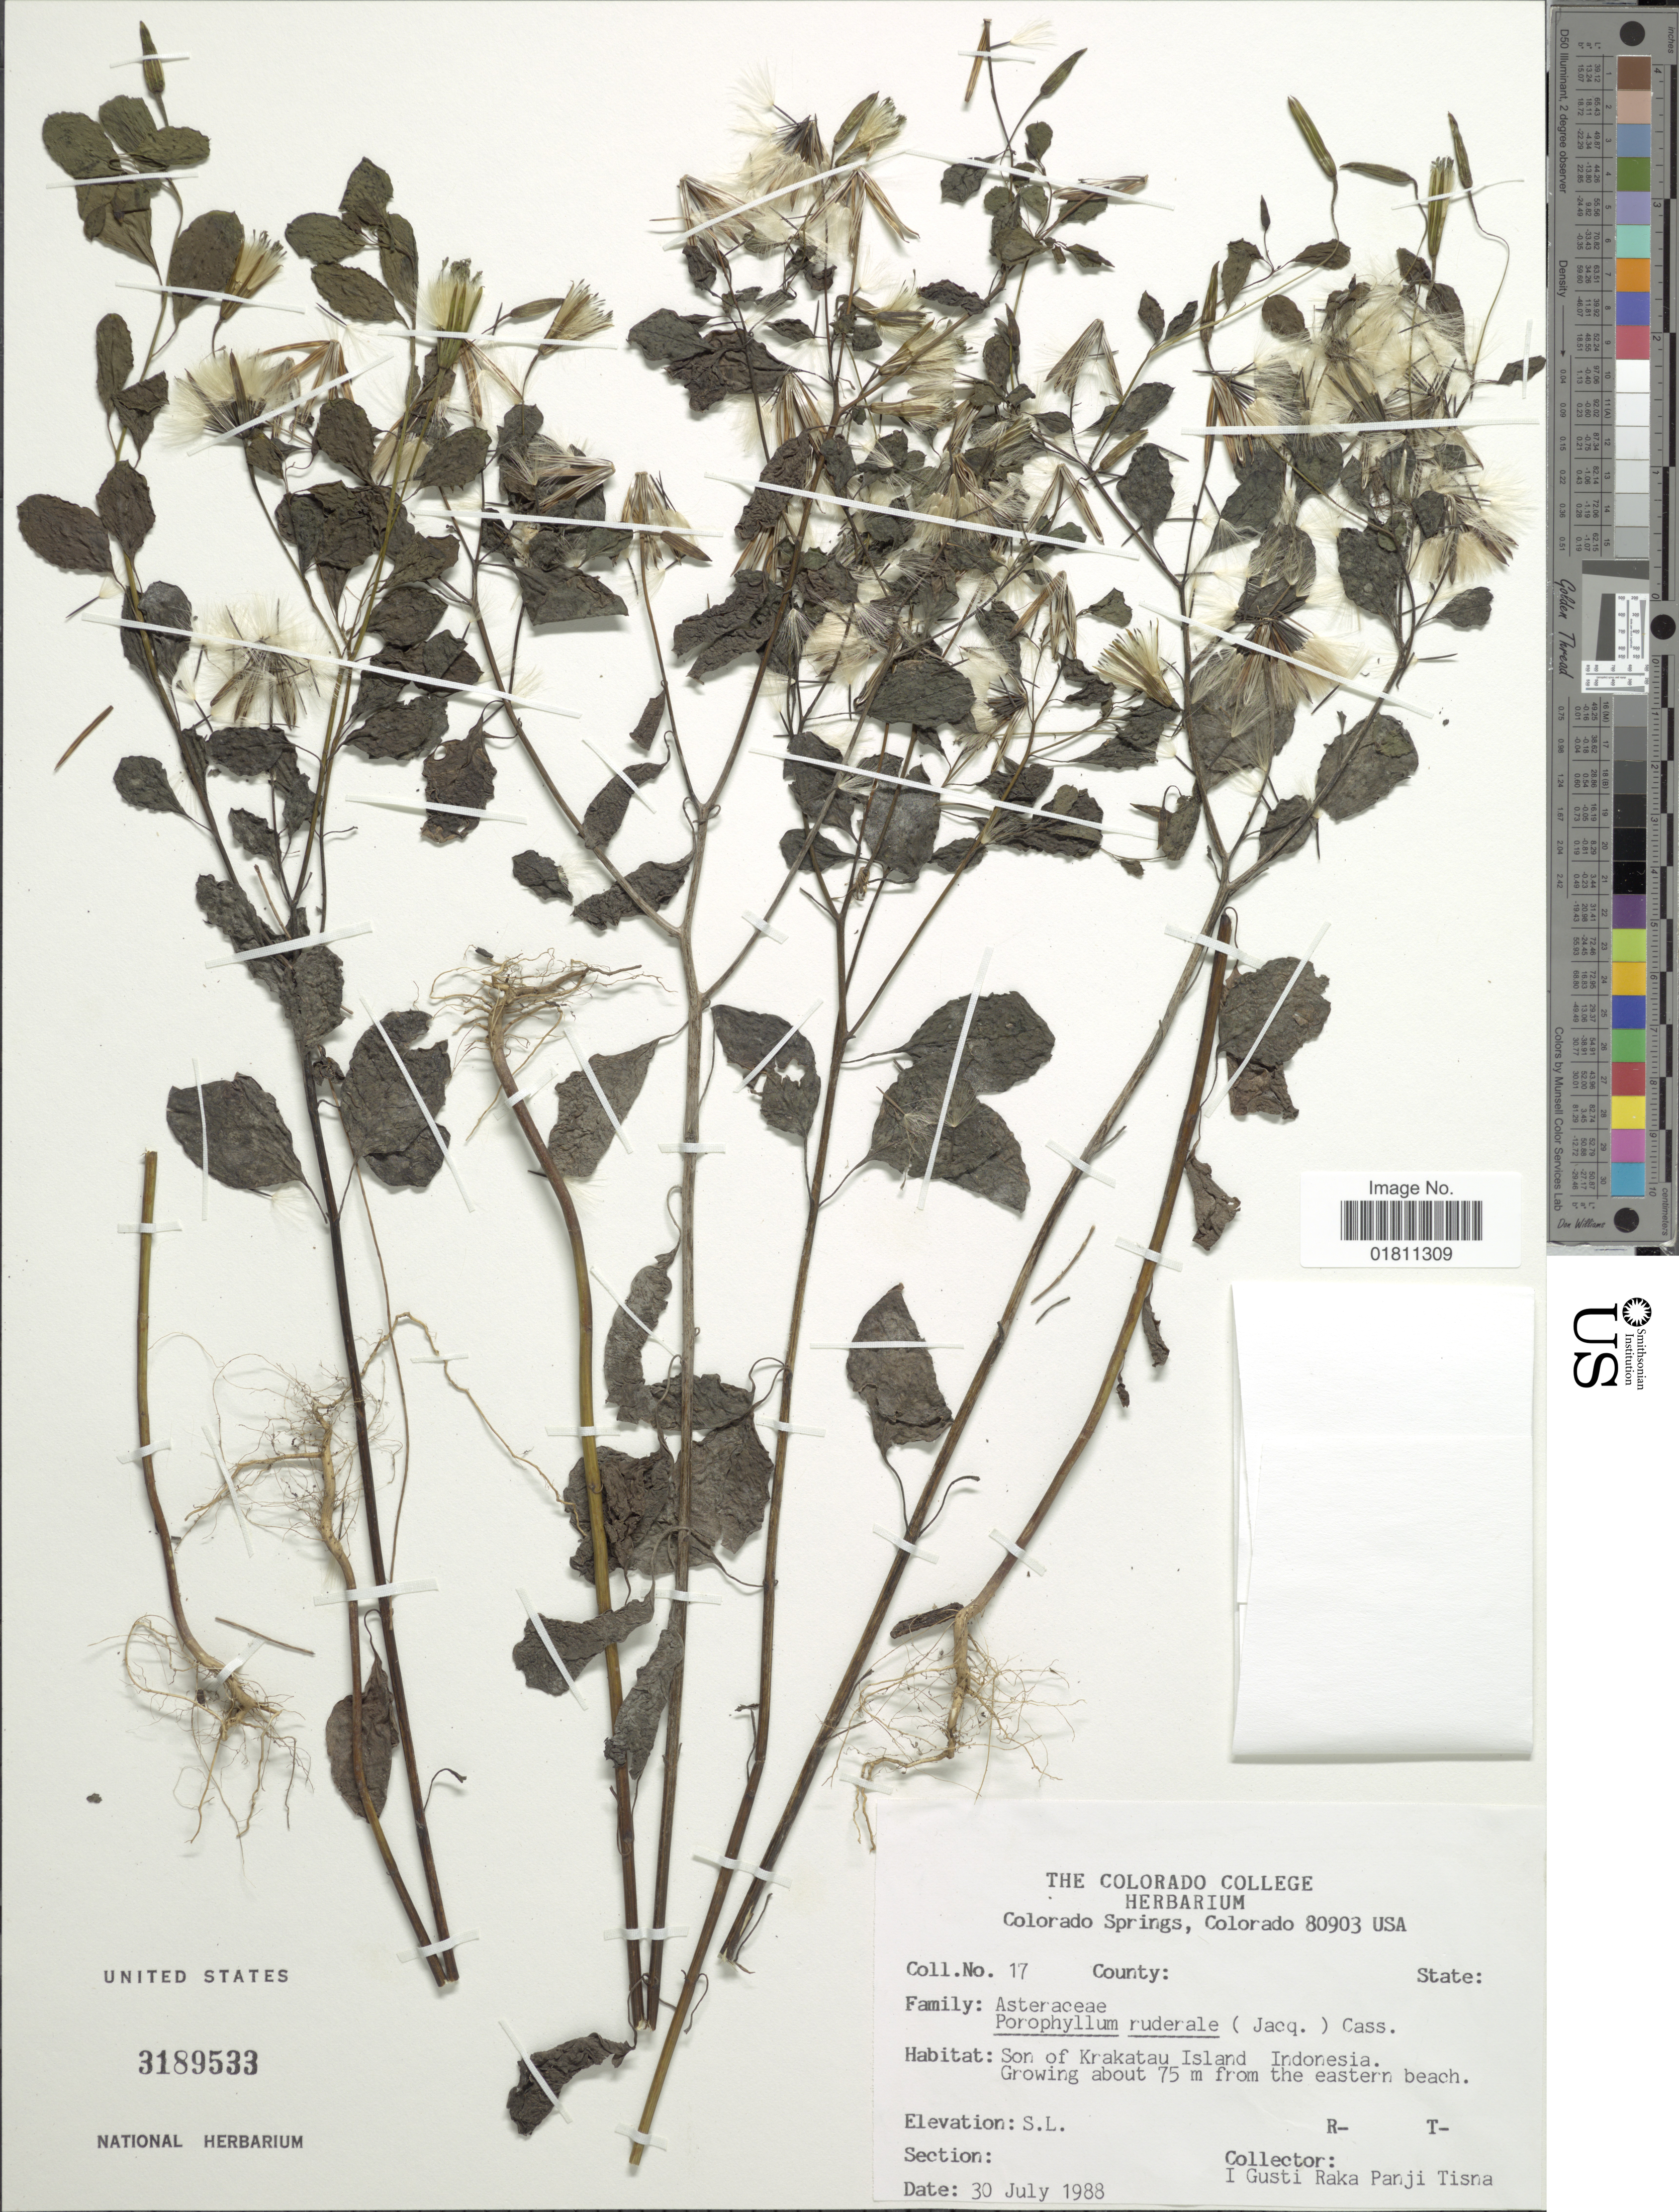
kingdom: Plantae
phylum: Tracheophyta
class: Magnoliopsida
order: Asterales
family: Asteraceae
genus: Porophyllum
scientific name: Porophyllum ruderale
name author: (Jacq.) Cass.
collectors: I Gusti Raka Panji Tisna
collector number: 17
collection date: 1988-07-30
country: United States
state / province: Colorado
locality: Colorado Springs, Colorado 80903 USA. Son of Krakatau Island. Indonesia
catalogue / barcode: US 3189533